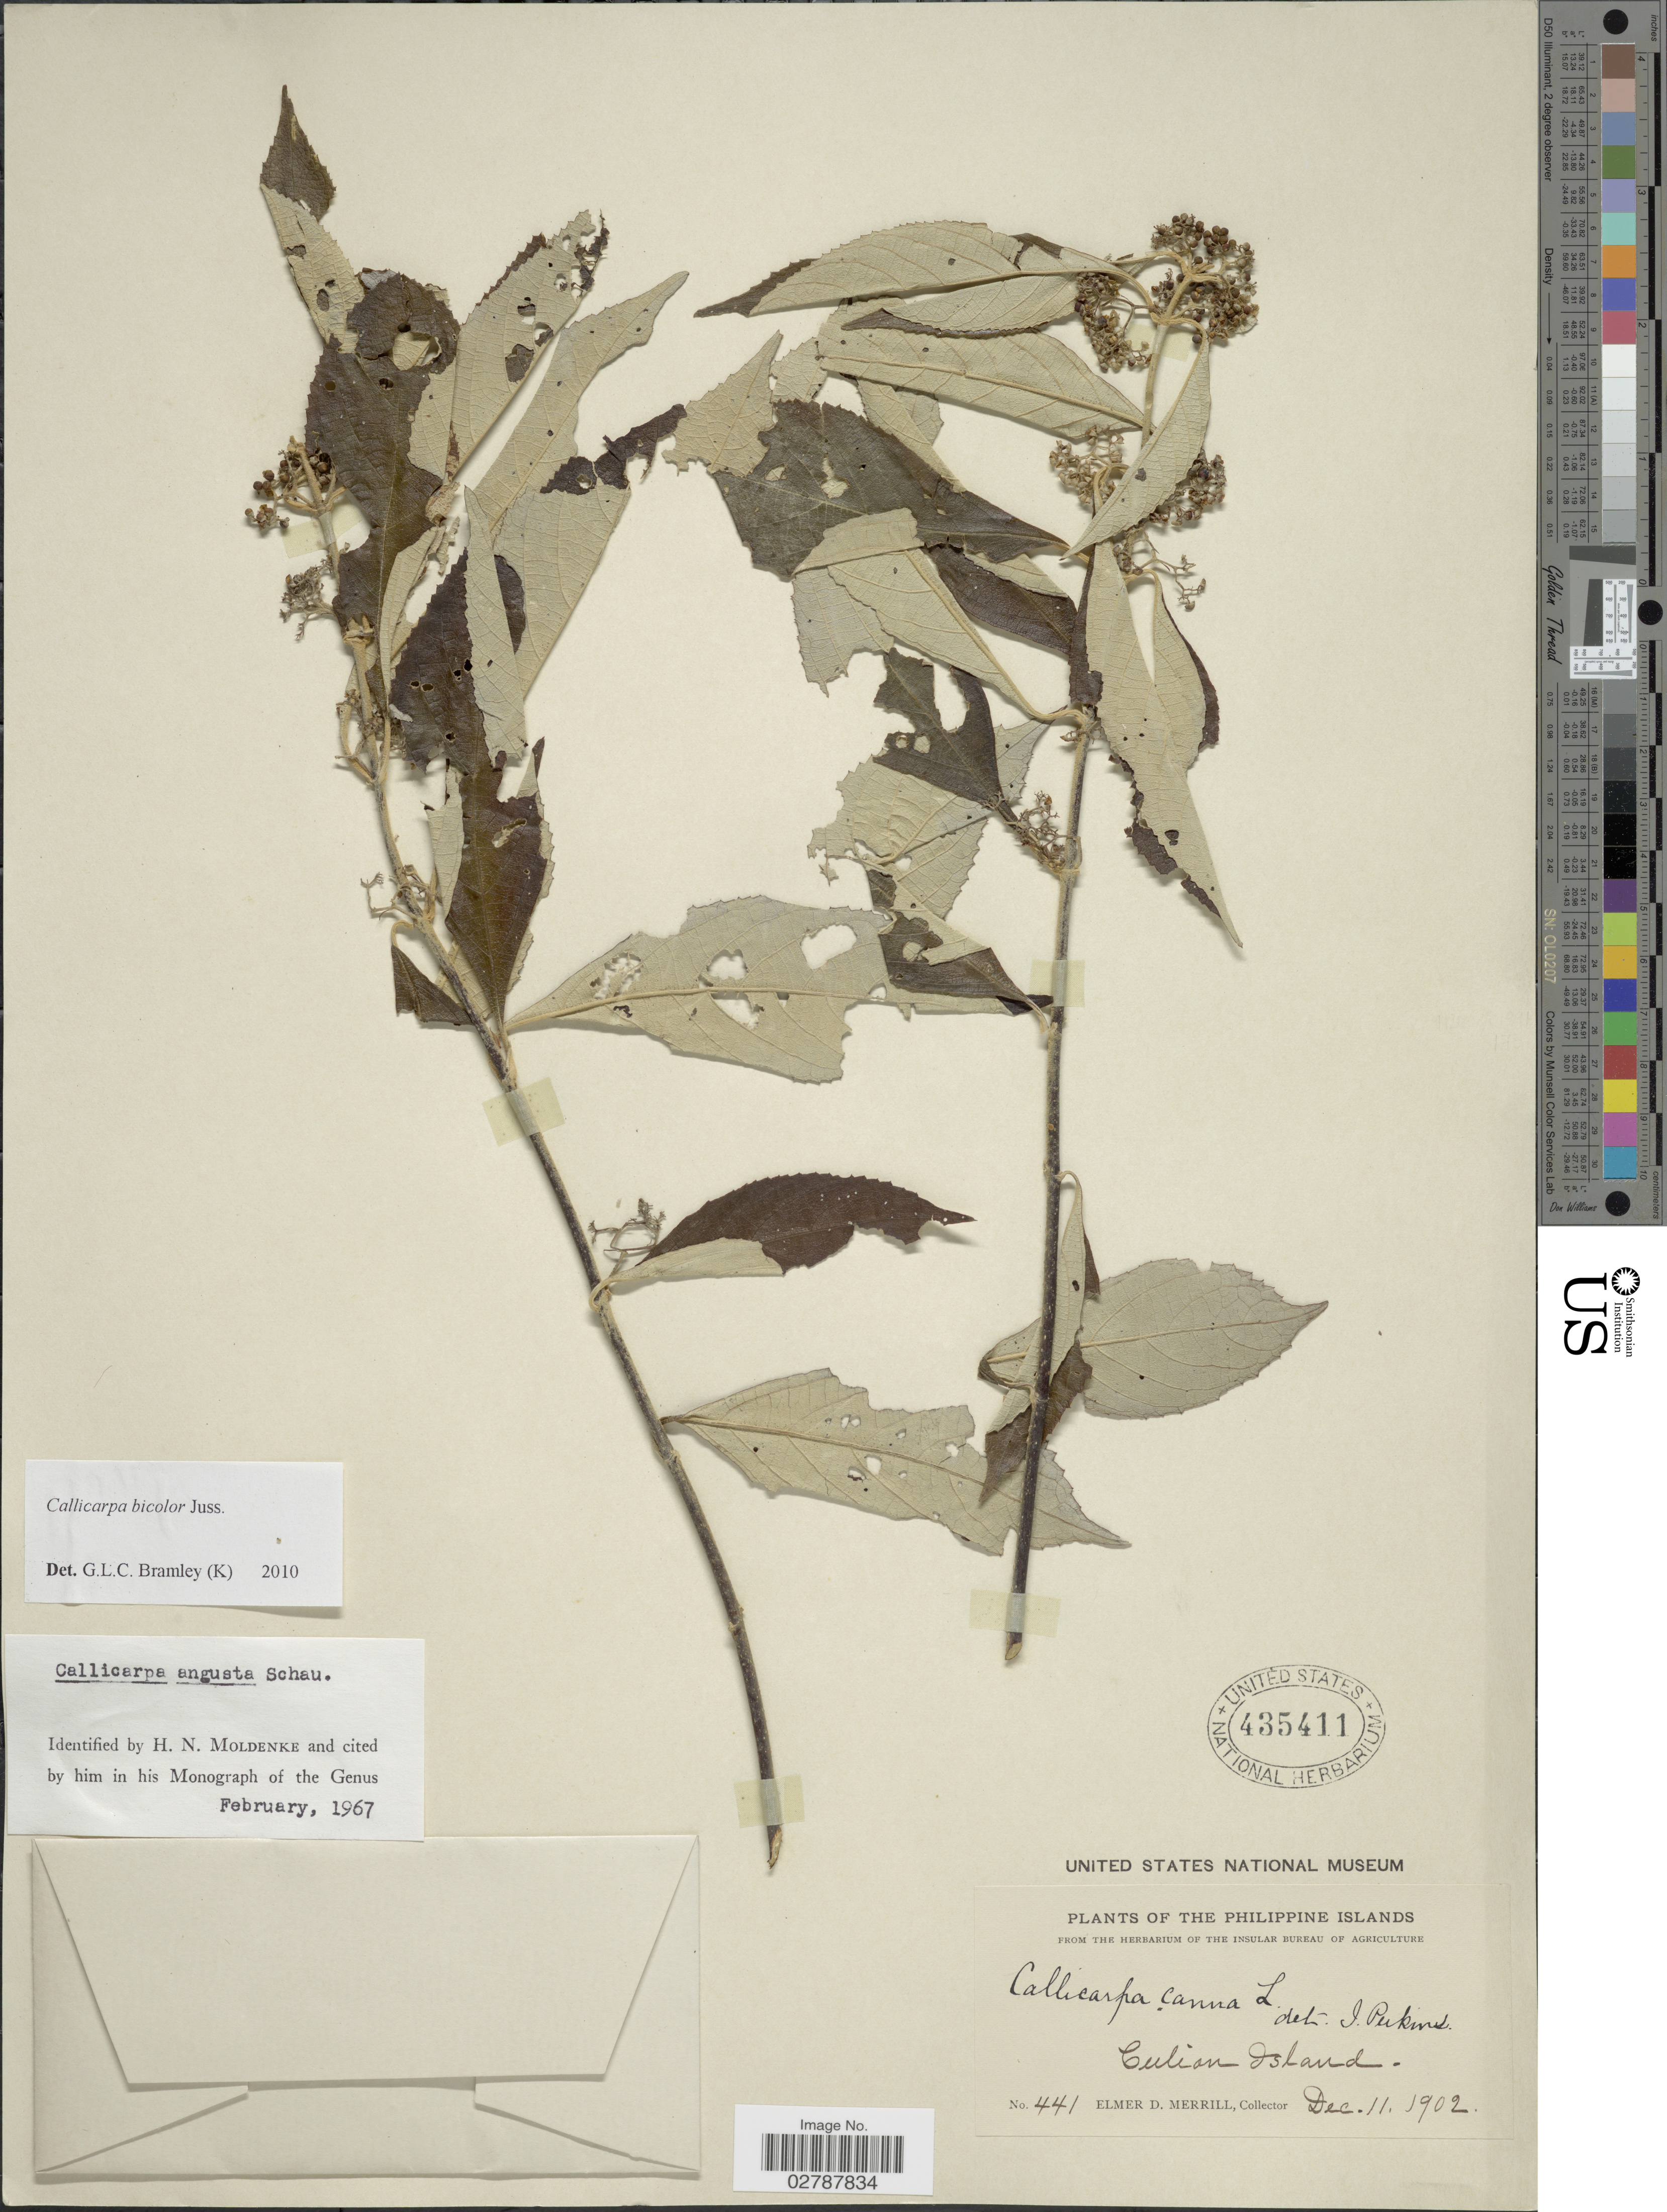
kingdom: Plantae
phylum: Tracheophyta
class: Magnoliopsida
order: Lamiales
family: Lamiaceae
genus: Callicarpa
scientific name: Callicarpa bicolor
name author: Juss.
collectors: E. D. Merrill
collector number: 441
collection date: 1902-12-11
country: Philippines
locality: The Philippine Islands. Culian Island.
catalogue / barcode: US 435411